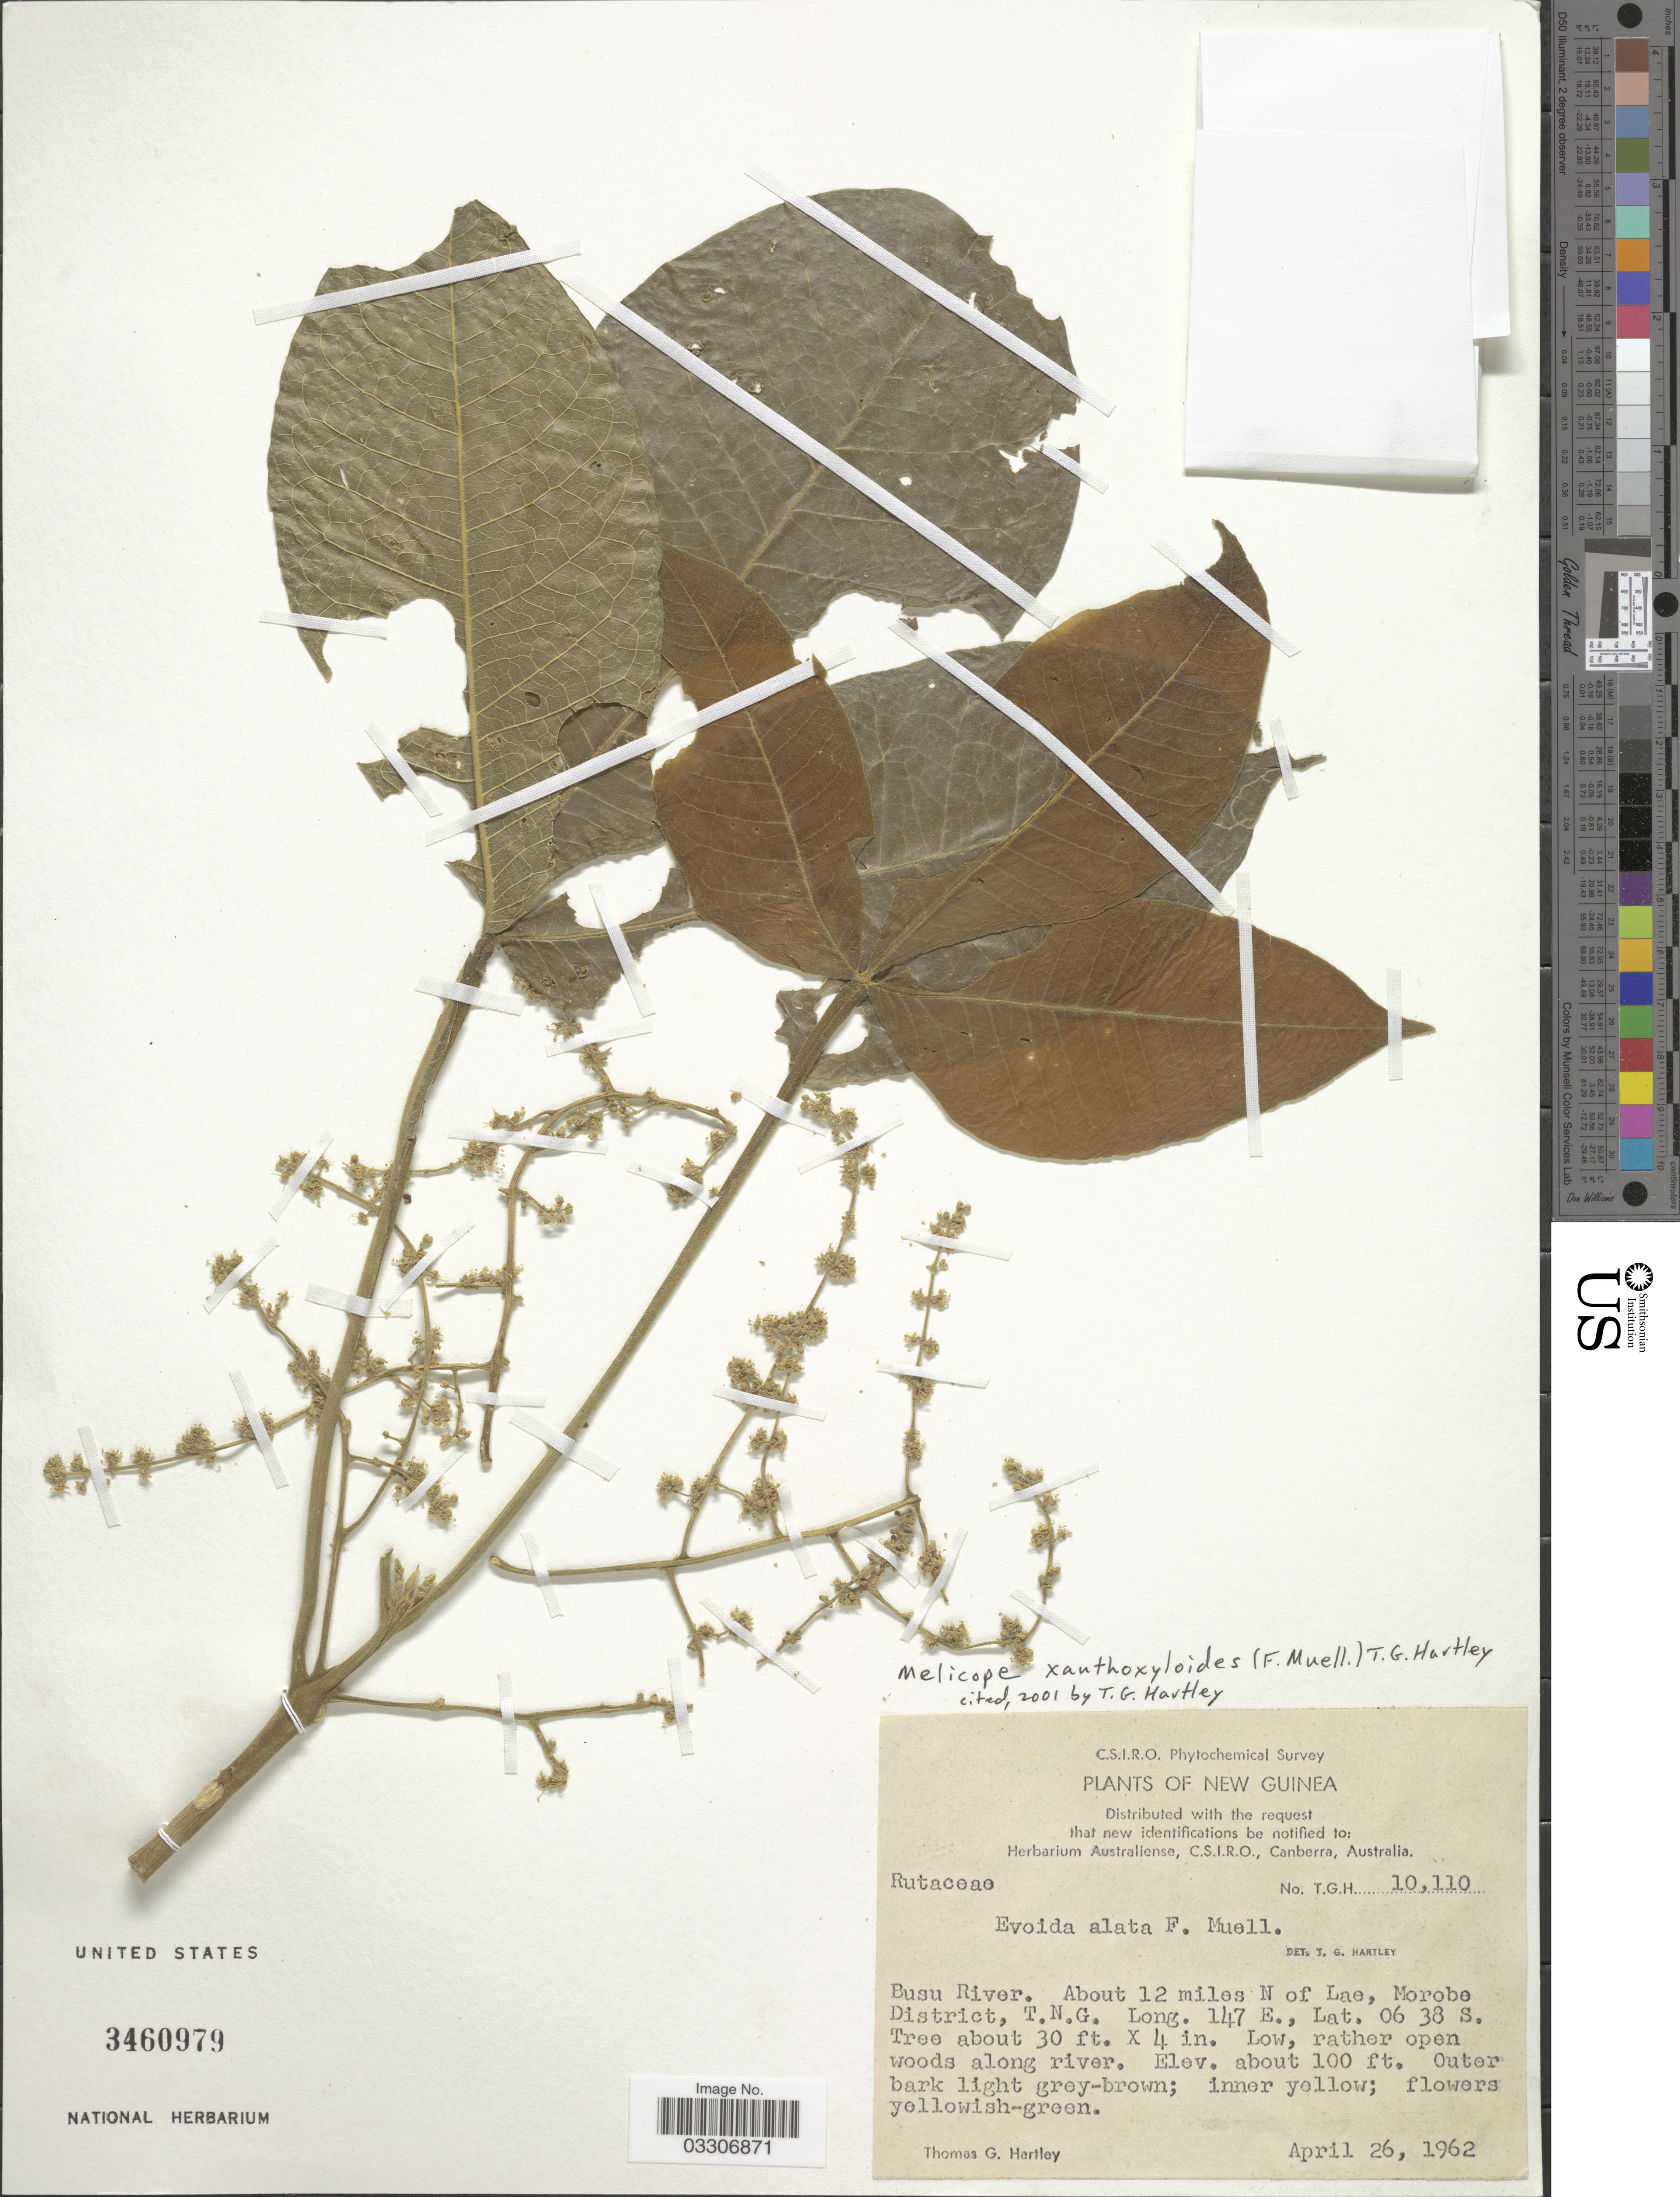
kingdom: Plantae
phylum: Tracheophyta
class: Magnoliopsida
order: Sapindales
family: Rutaceae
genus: Melicope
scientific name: Melicope xanthoxyloides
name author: (F. Muell.) T.G. Hartley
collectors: T. G. Hartley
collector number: T.G.H. 10110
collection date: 1962-04-26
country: Papua New Guinea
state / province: Morobe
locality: New Guinea. Busu River. About 12 miles N of Lae, Morobe District, T.N.G.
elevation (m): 30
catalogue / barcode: US 3460979